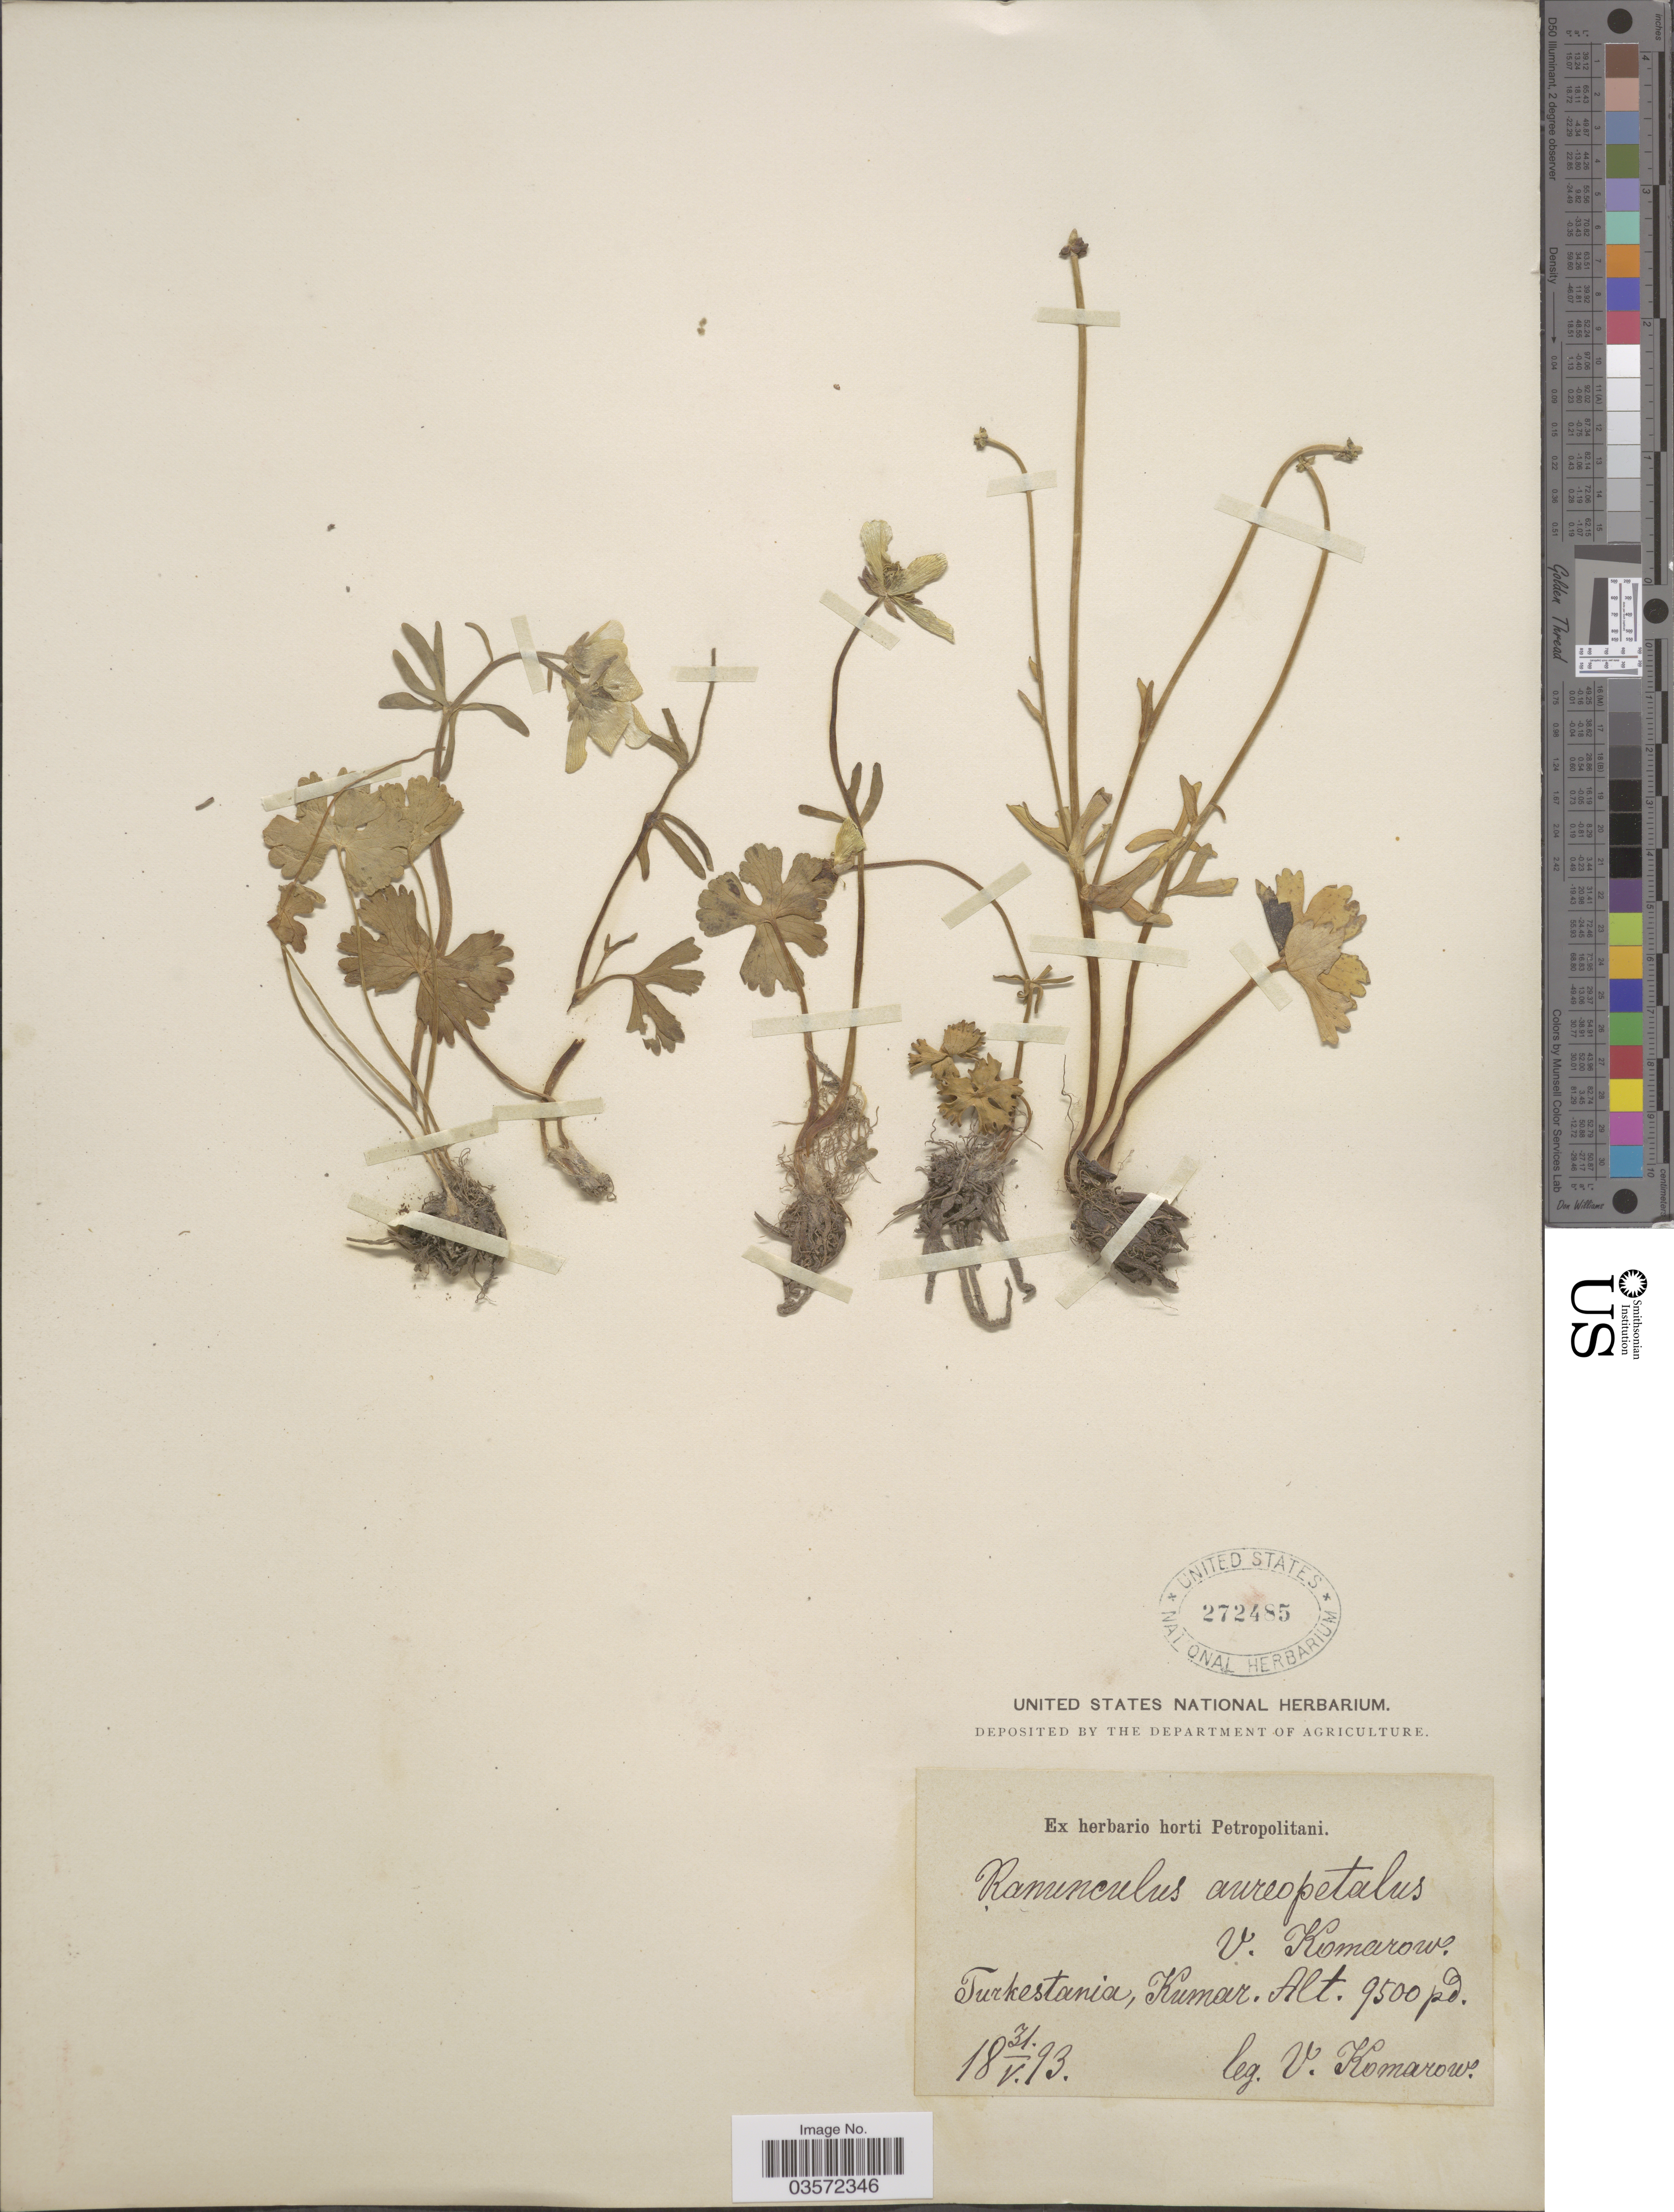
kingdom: Plantae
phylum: Tracheophyta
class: Magnoliopsida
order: Ranunculales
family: Ranunculaceae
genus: Ranunculus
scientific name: Ranunculus aureopetalus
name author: Kom.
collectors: V. L. Komarov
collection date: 1893-05-31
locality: Turkestania, Kumar.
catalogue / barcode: US 272485